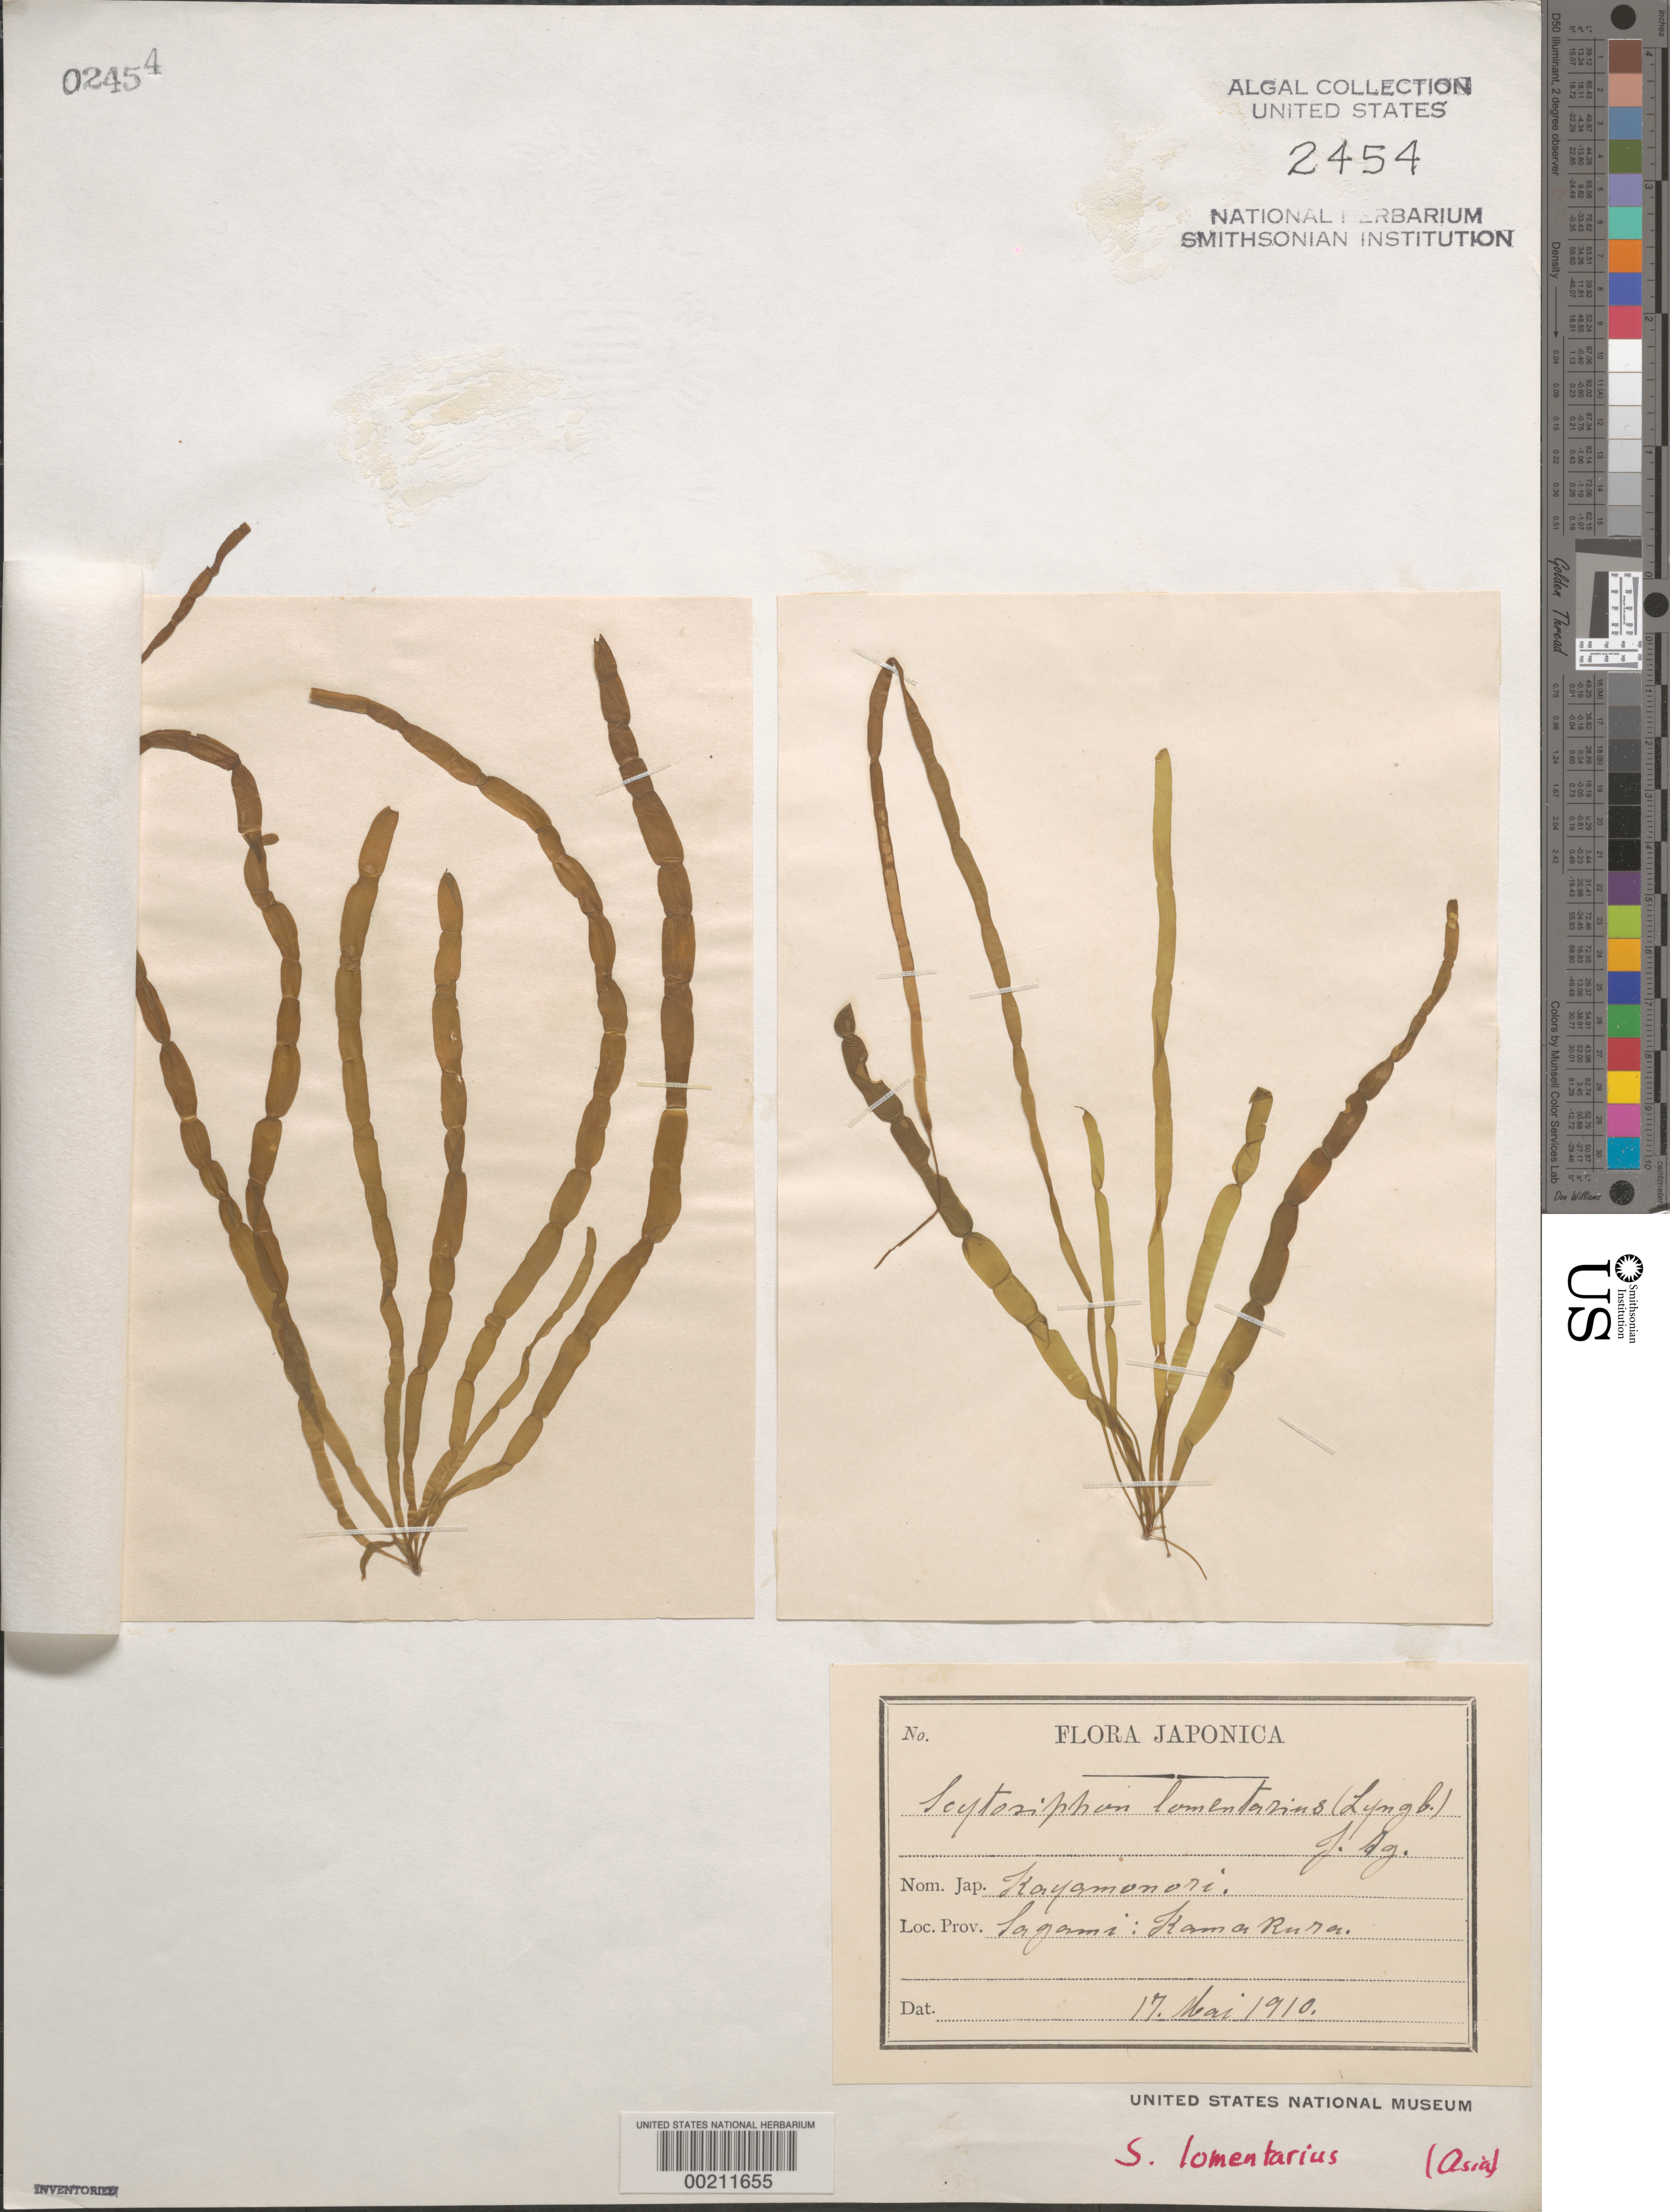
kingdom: Chromista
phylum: Ochrophyta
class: Phaeophyceae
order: Scytosiphonales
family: Scytosiphonaceae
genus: Scytosiphon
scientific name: Scytosiphon lomentaria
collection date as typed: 17 May 1910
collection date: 1910-05-17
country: Japan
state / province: Kanagawa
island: Honshu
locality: Kamakura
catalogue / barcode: US 2454